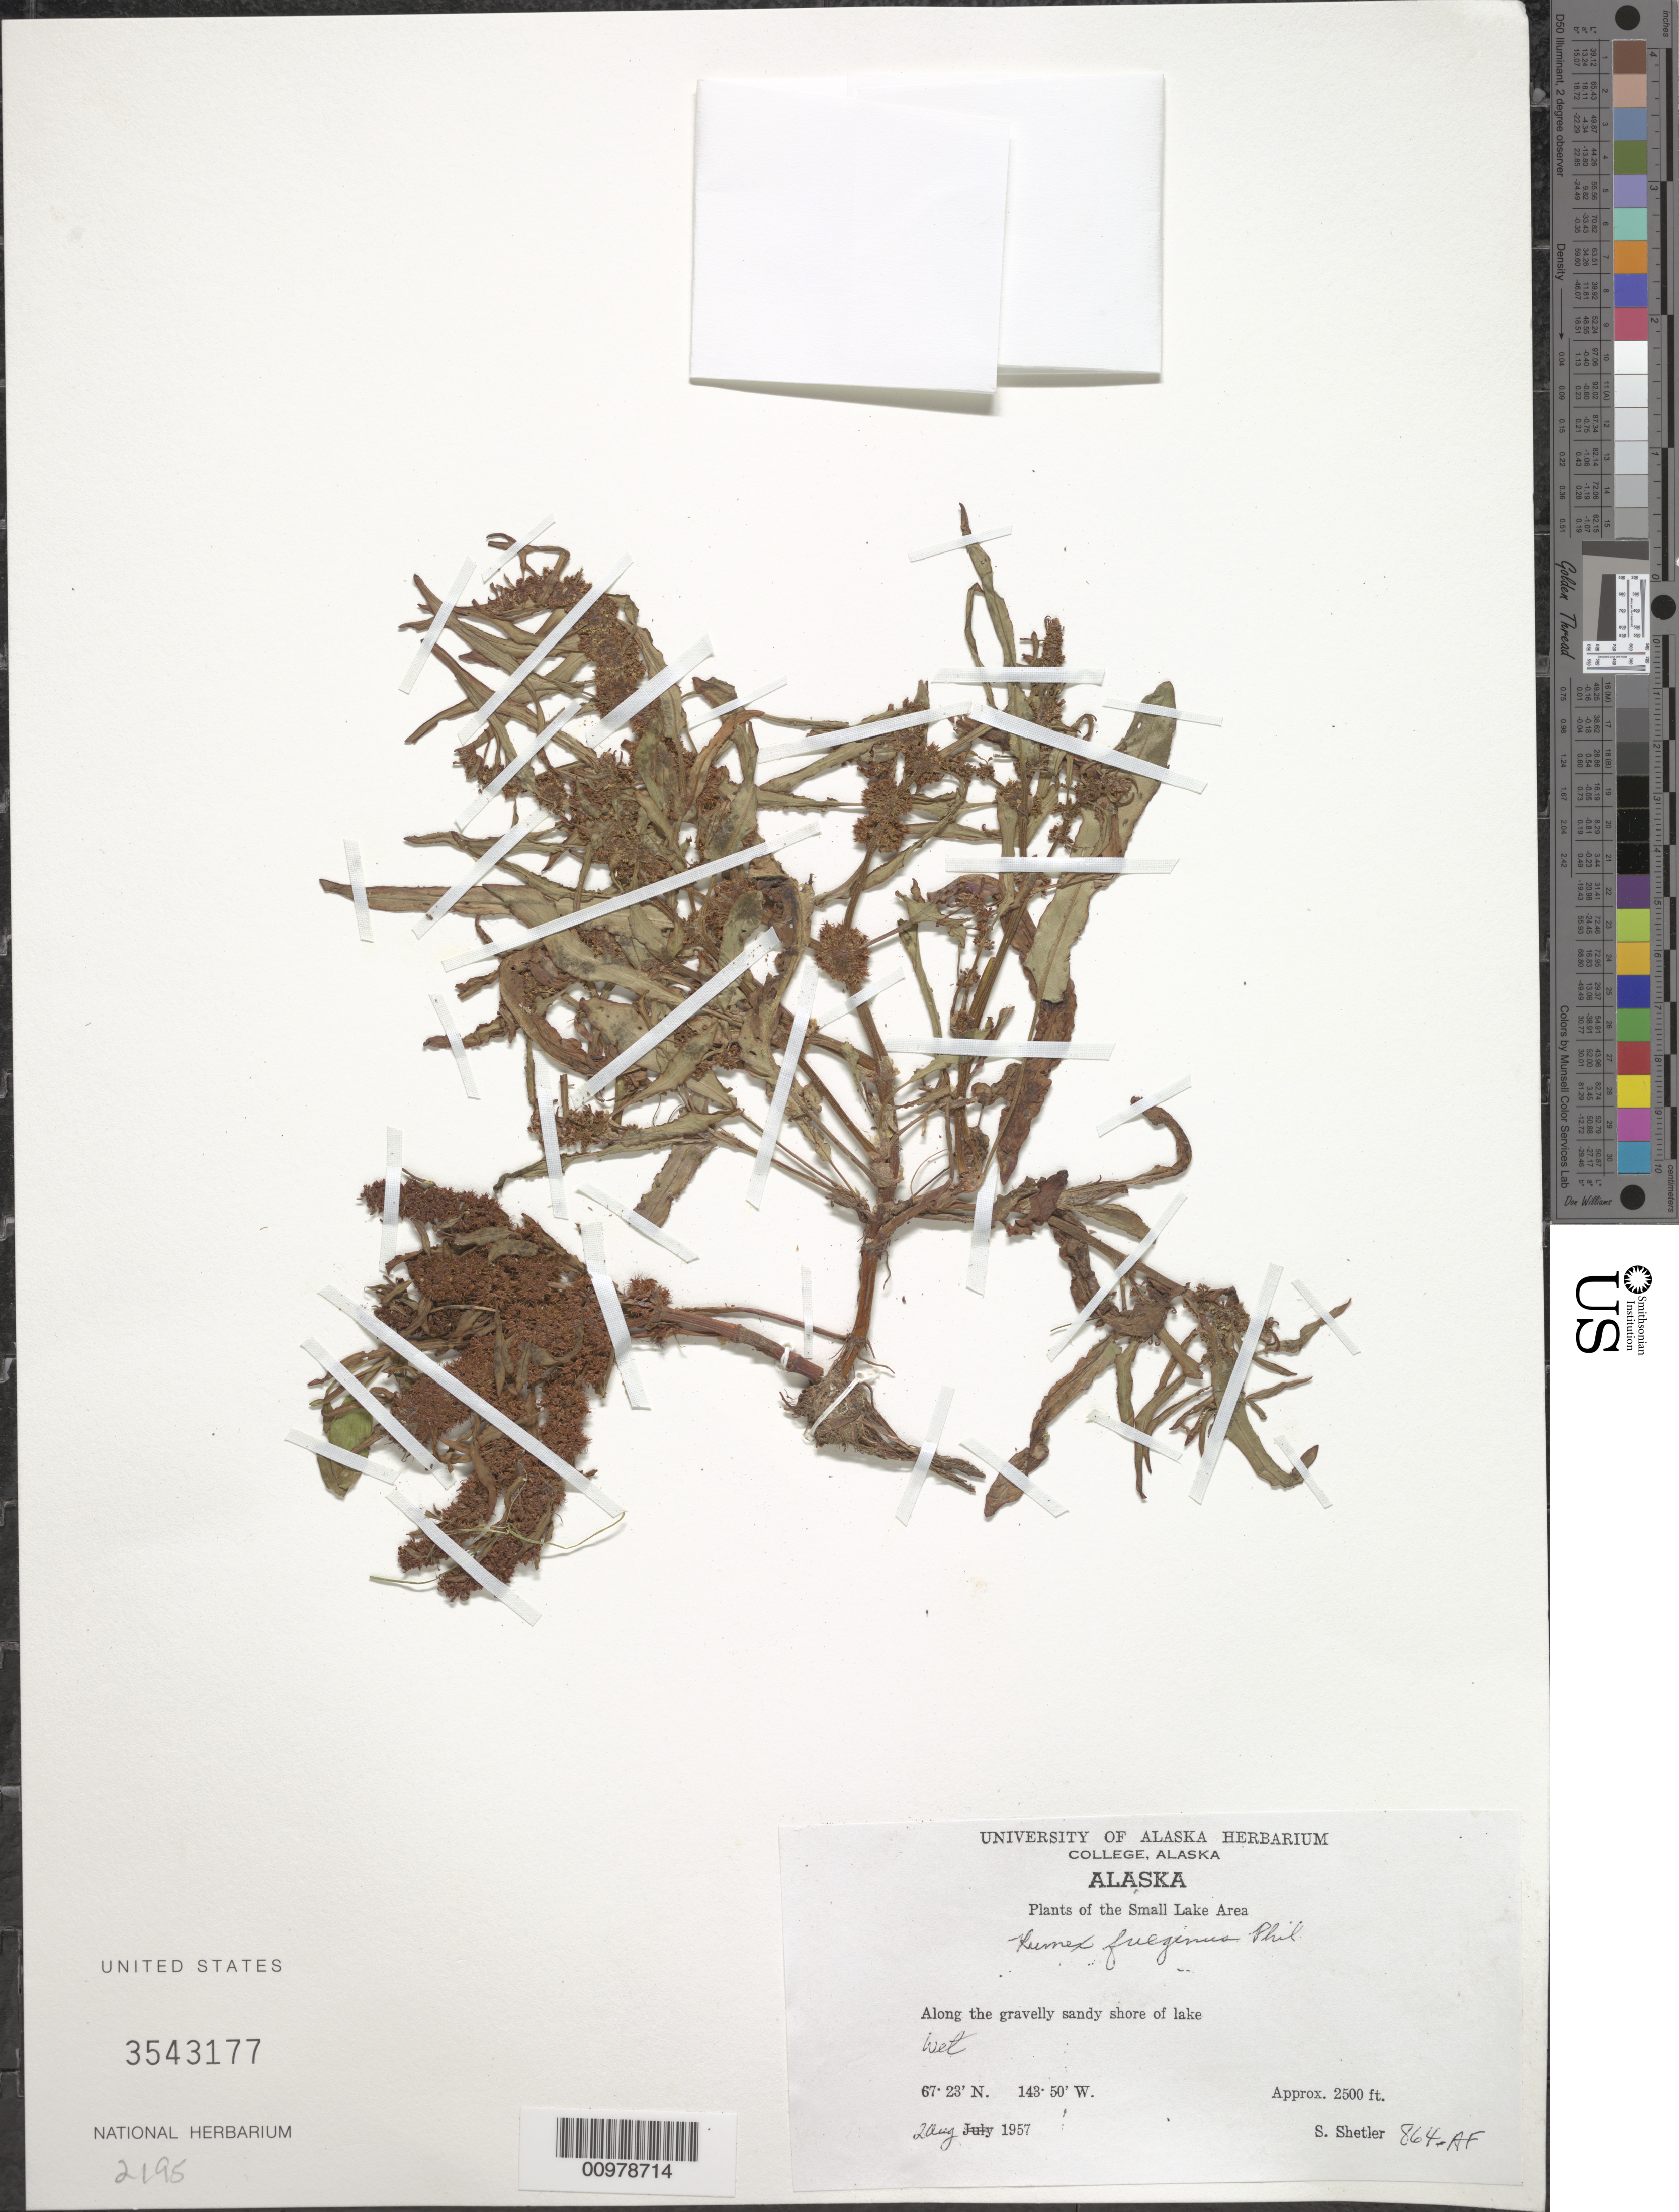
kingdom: Plantae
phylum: Tracheophyta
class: Magnoliopsida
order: Caryophyllales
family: Polygonaceae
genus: Rumex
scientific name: Rumex maritimus var. fueginus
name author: (Phil.) Dusén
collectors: S. Shetler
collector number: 864-AF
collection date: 1957-08-02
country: United States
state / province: Alaska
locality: The Small Lake Area.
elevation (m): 762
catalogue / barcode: US 3543177